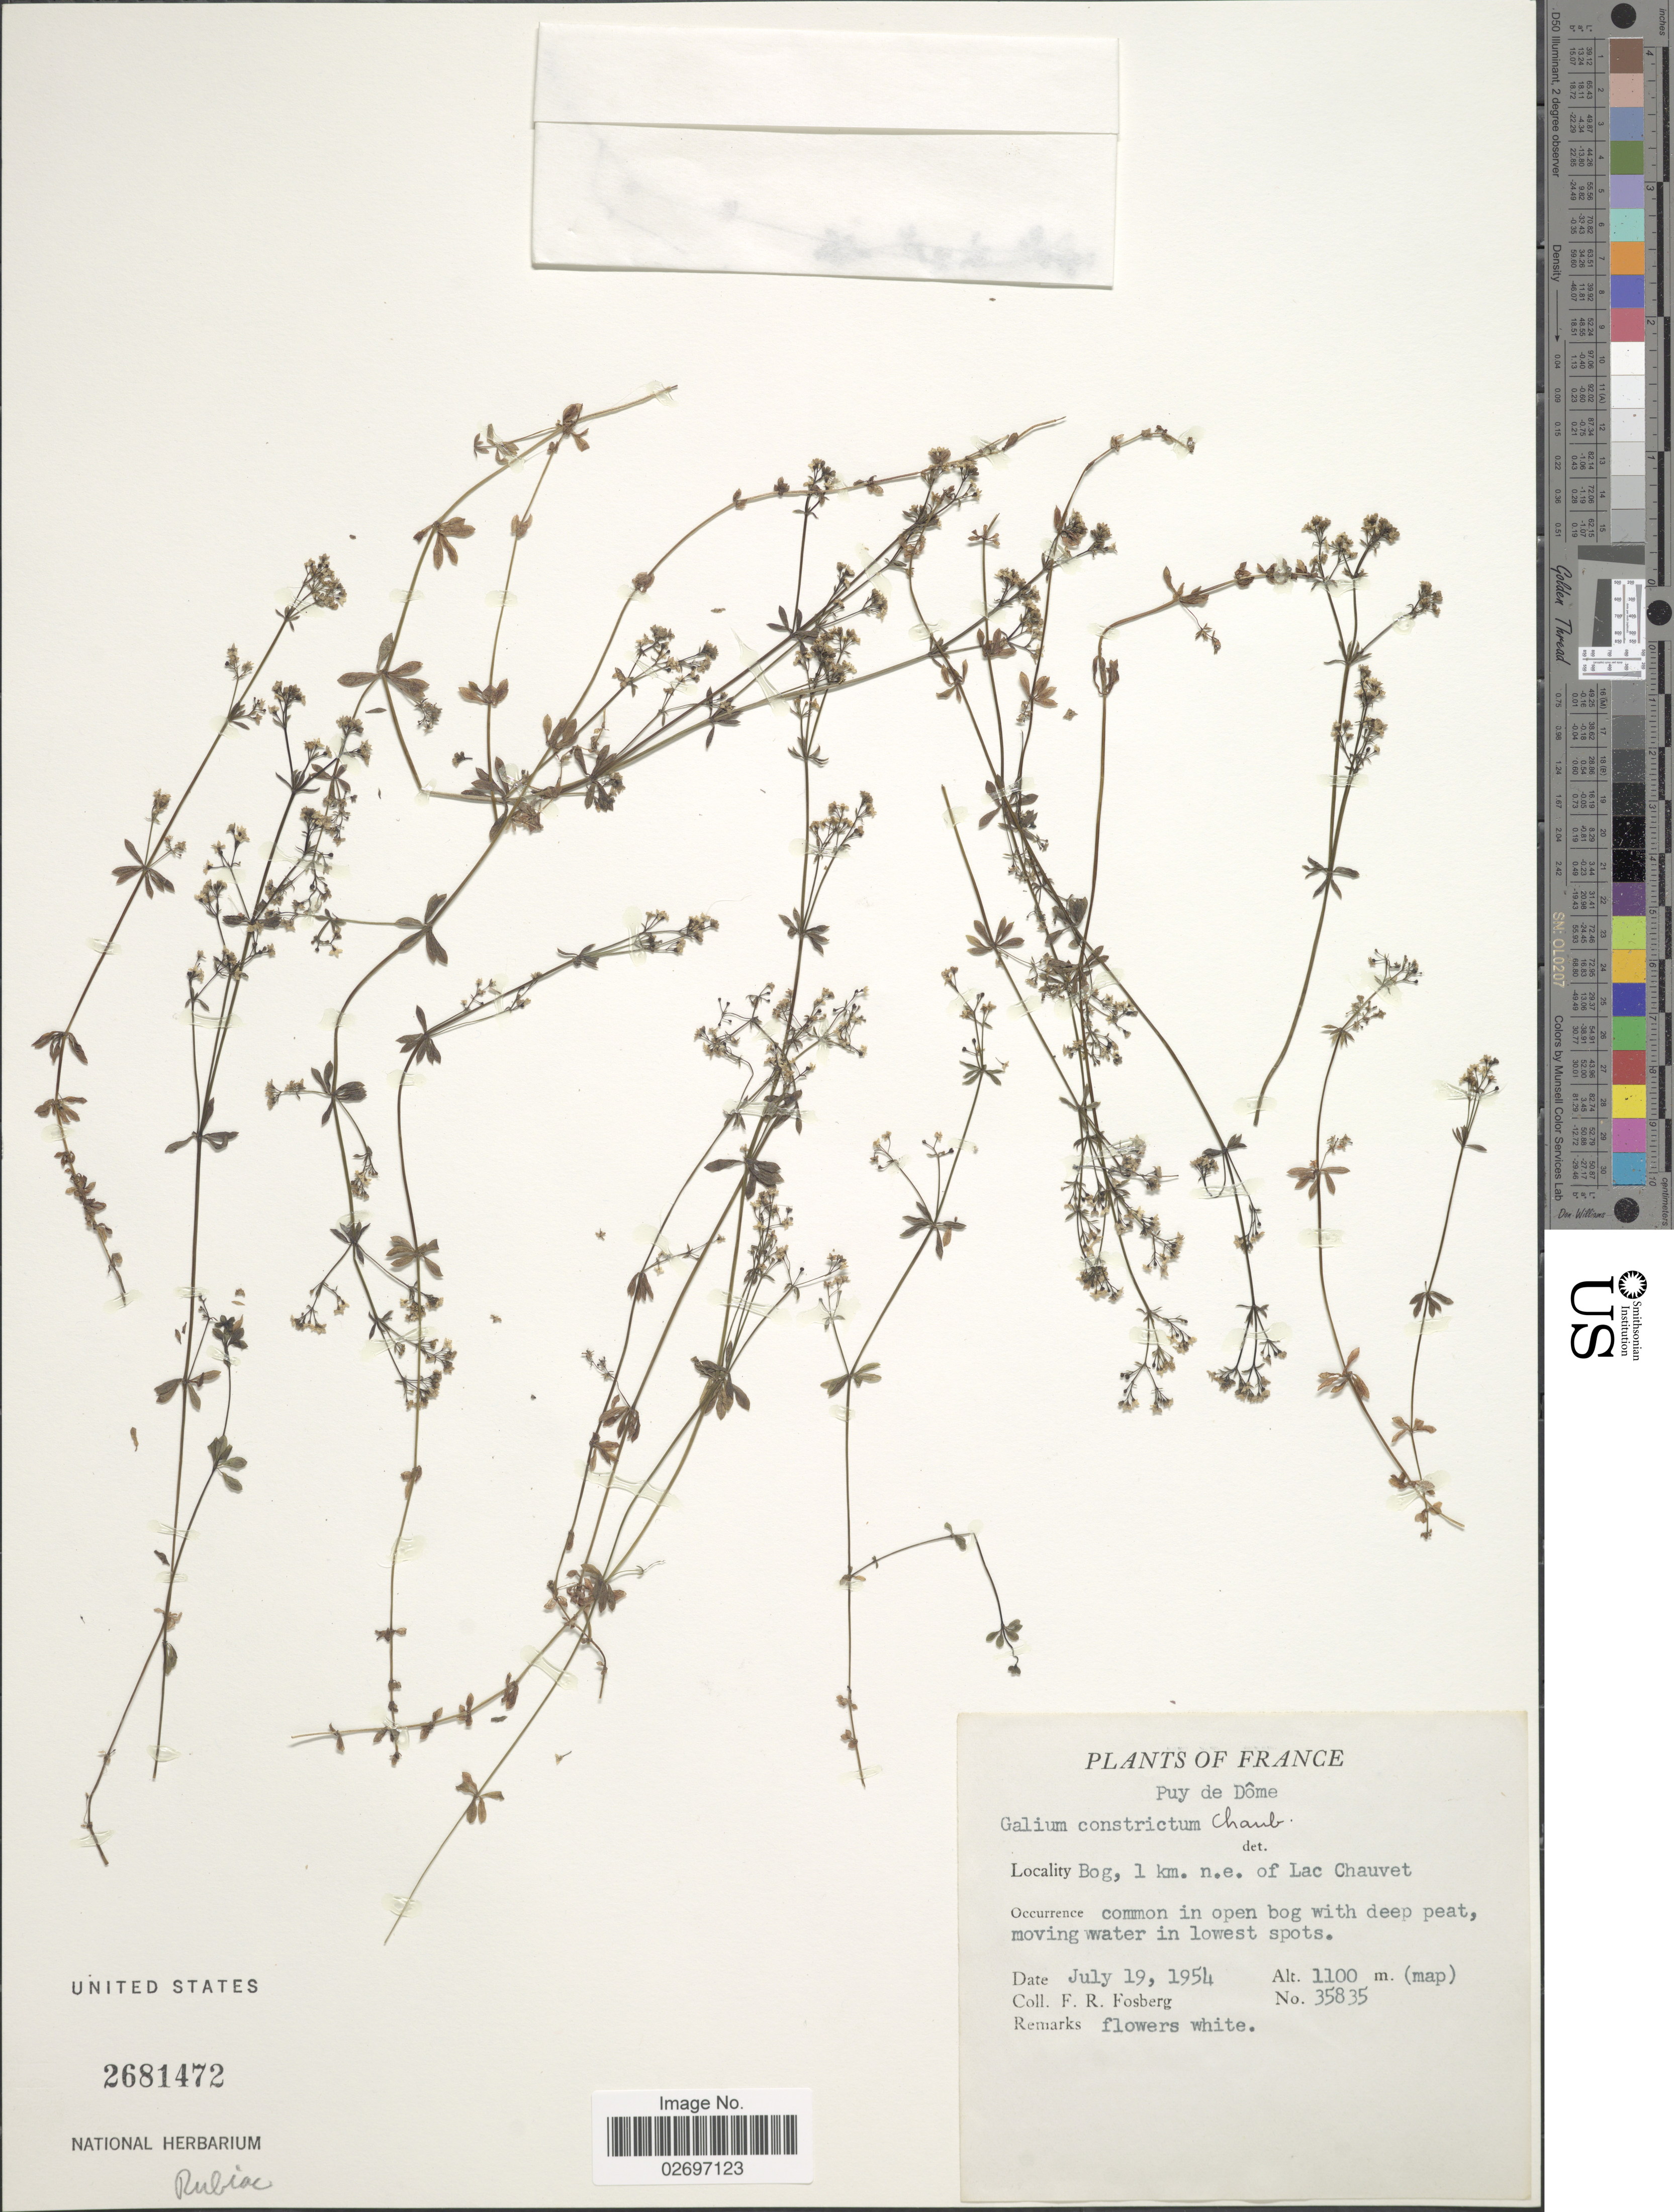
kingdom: Plantae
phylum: Tracheophyta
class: Magnoliopsida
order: Gentianales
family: Rubiaceae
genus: Galium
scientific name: Galium constrictum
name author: Chaub.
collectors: F. R. Fosberg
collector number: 35835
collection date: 1954-07-19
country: France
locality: Puy de Dome, Bog, 1 km. n.e. of Lac Chauvet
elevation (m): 1100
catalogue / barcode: US 2681472